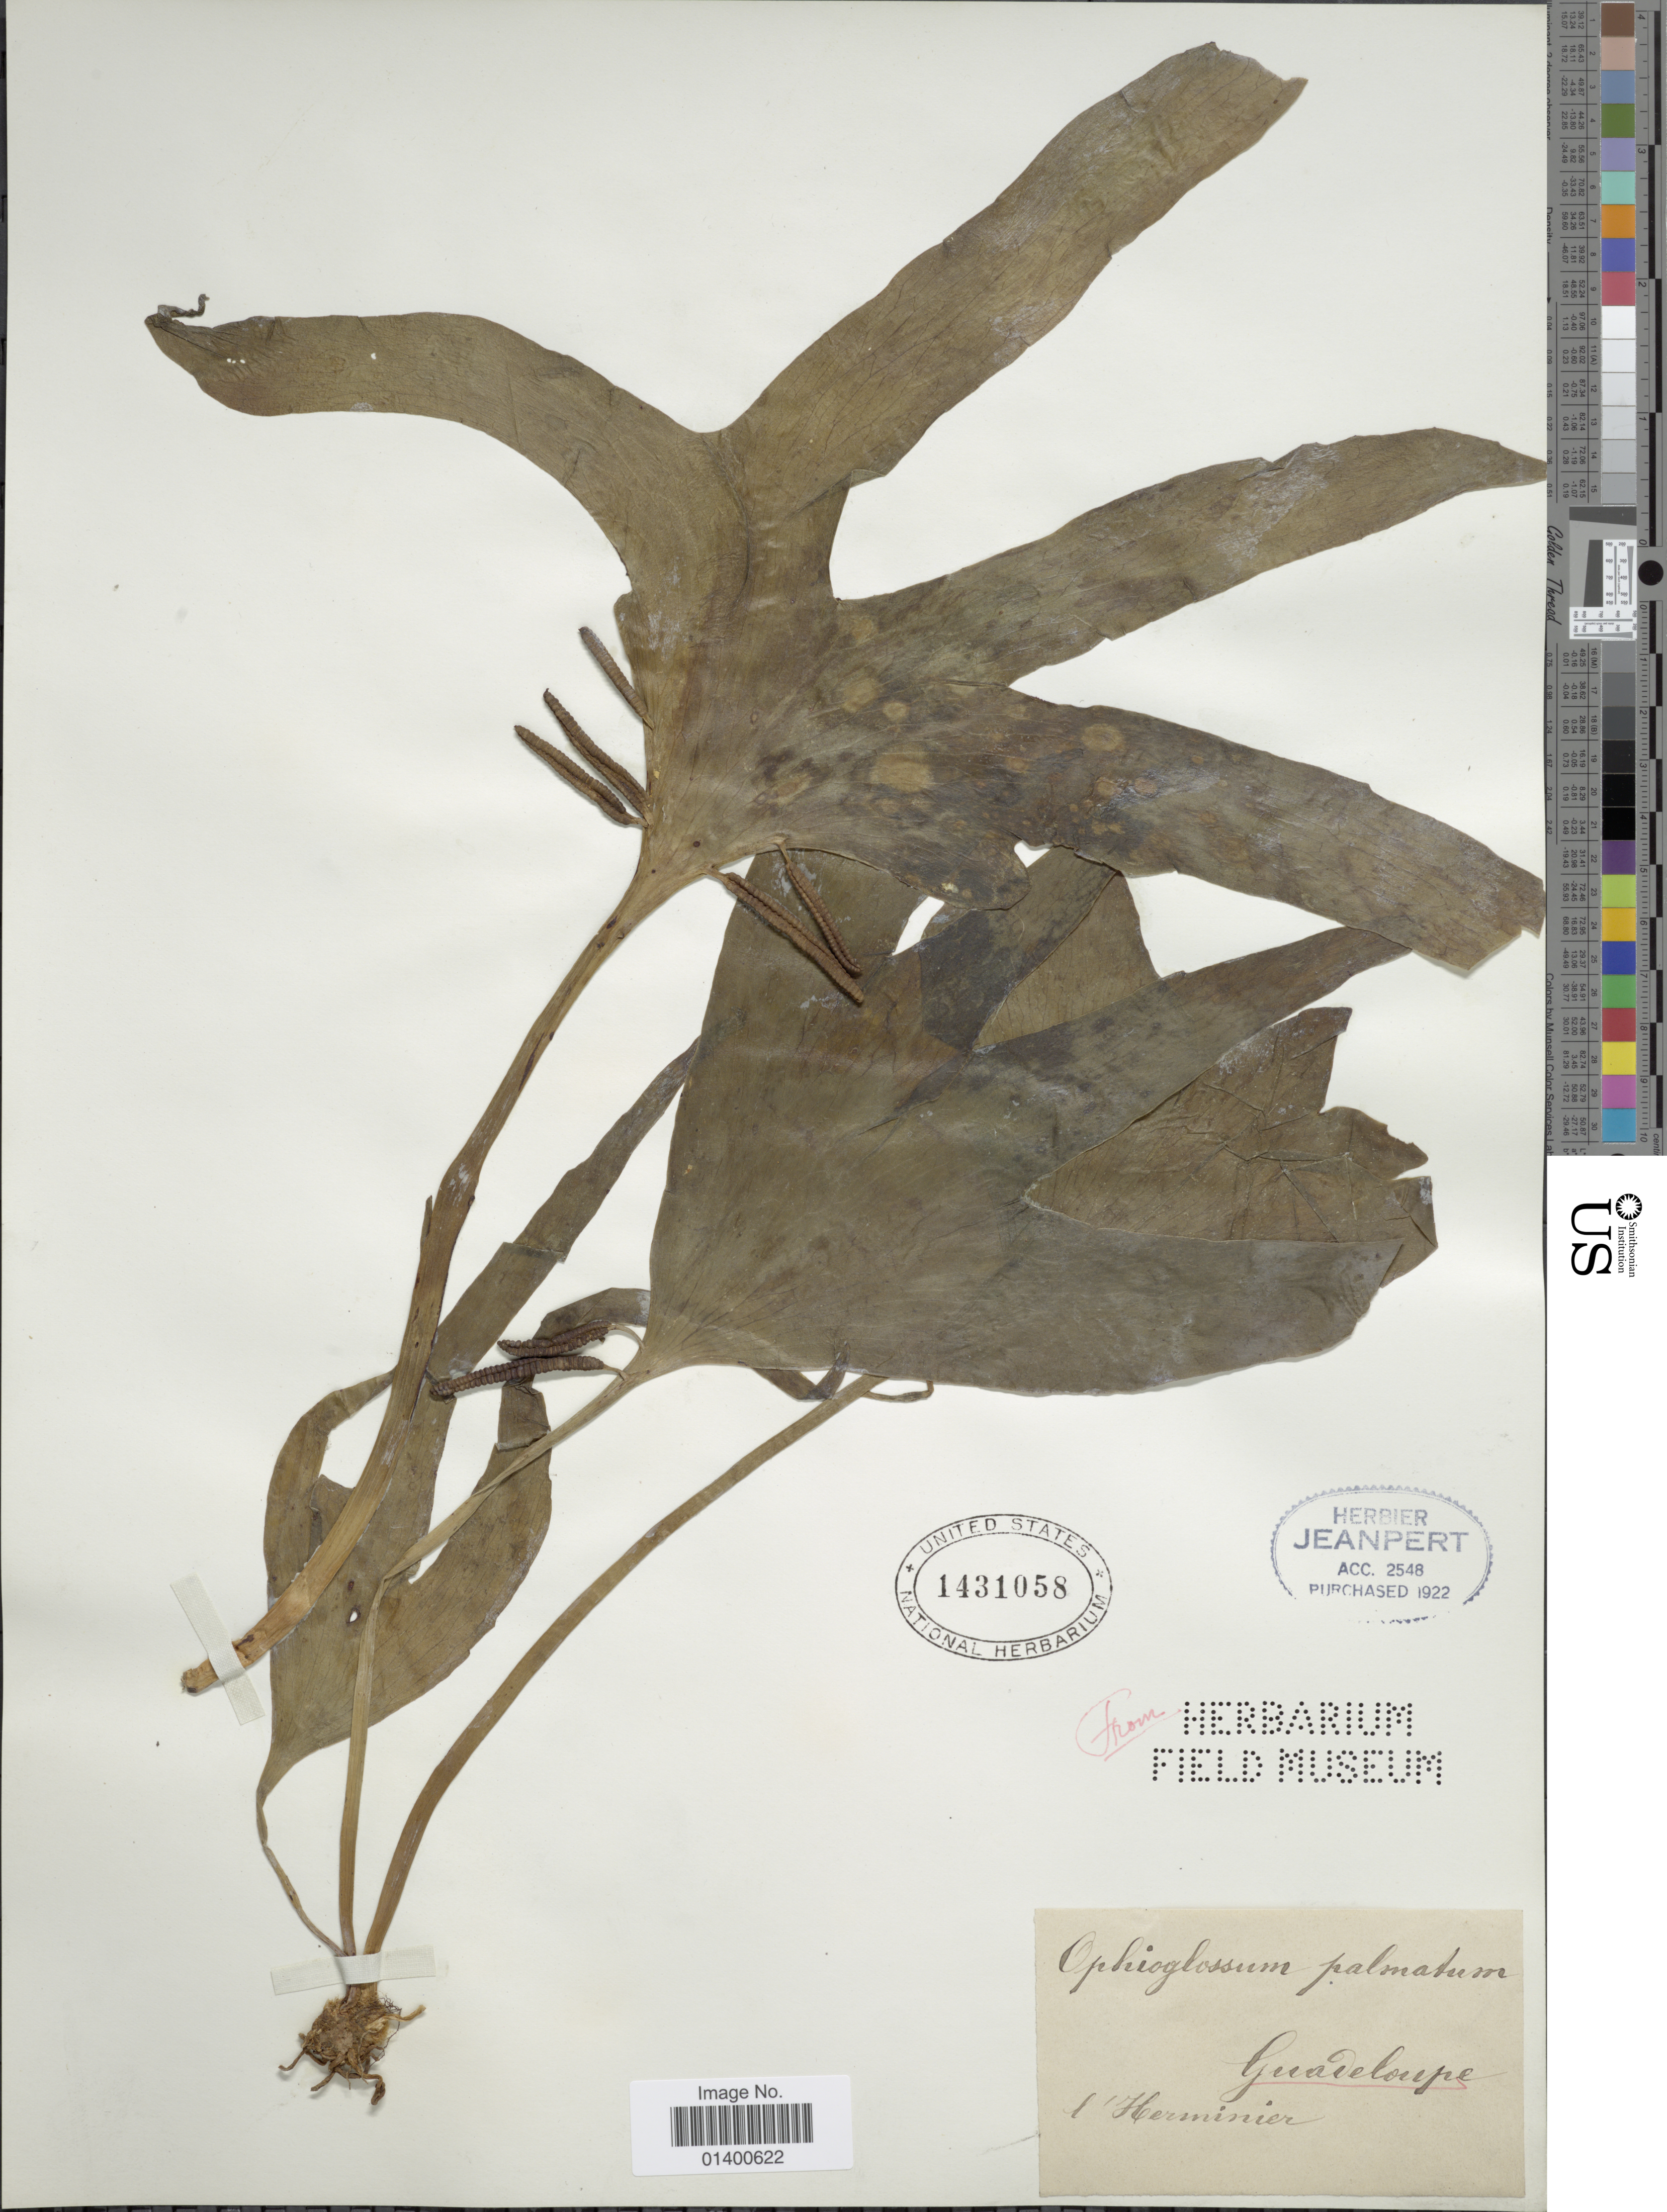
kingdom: Plantae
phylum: Tracheophyta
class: Polypodiopsida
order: Ophioglossales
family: Ophioglossaceae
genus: Cheiroglossa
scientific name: Cheiroglossa palmata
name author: (L.) C. Presl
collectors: F. L'Herminier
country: Guadeloupe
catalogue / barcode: US 1431058